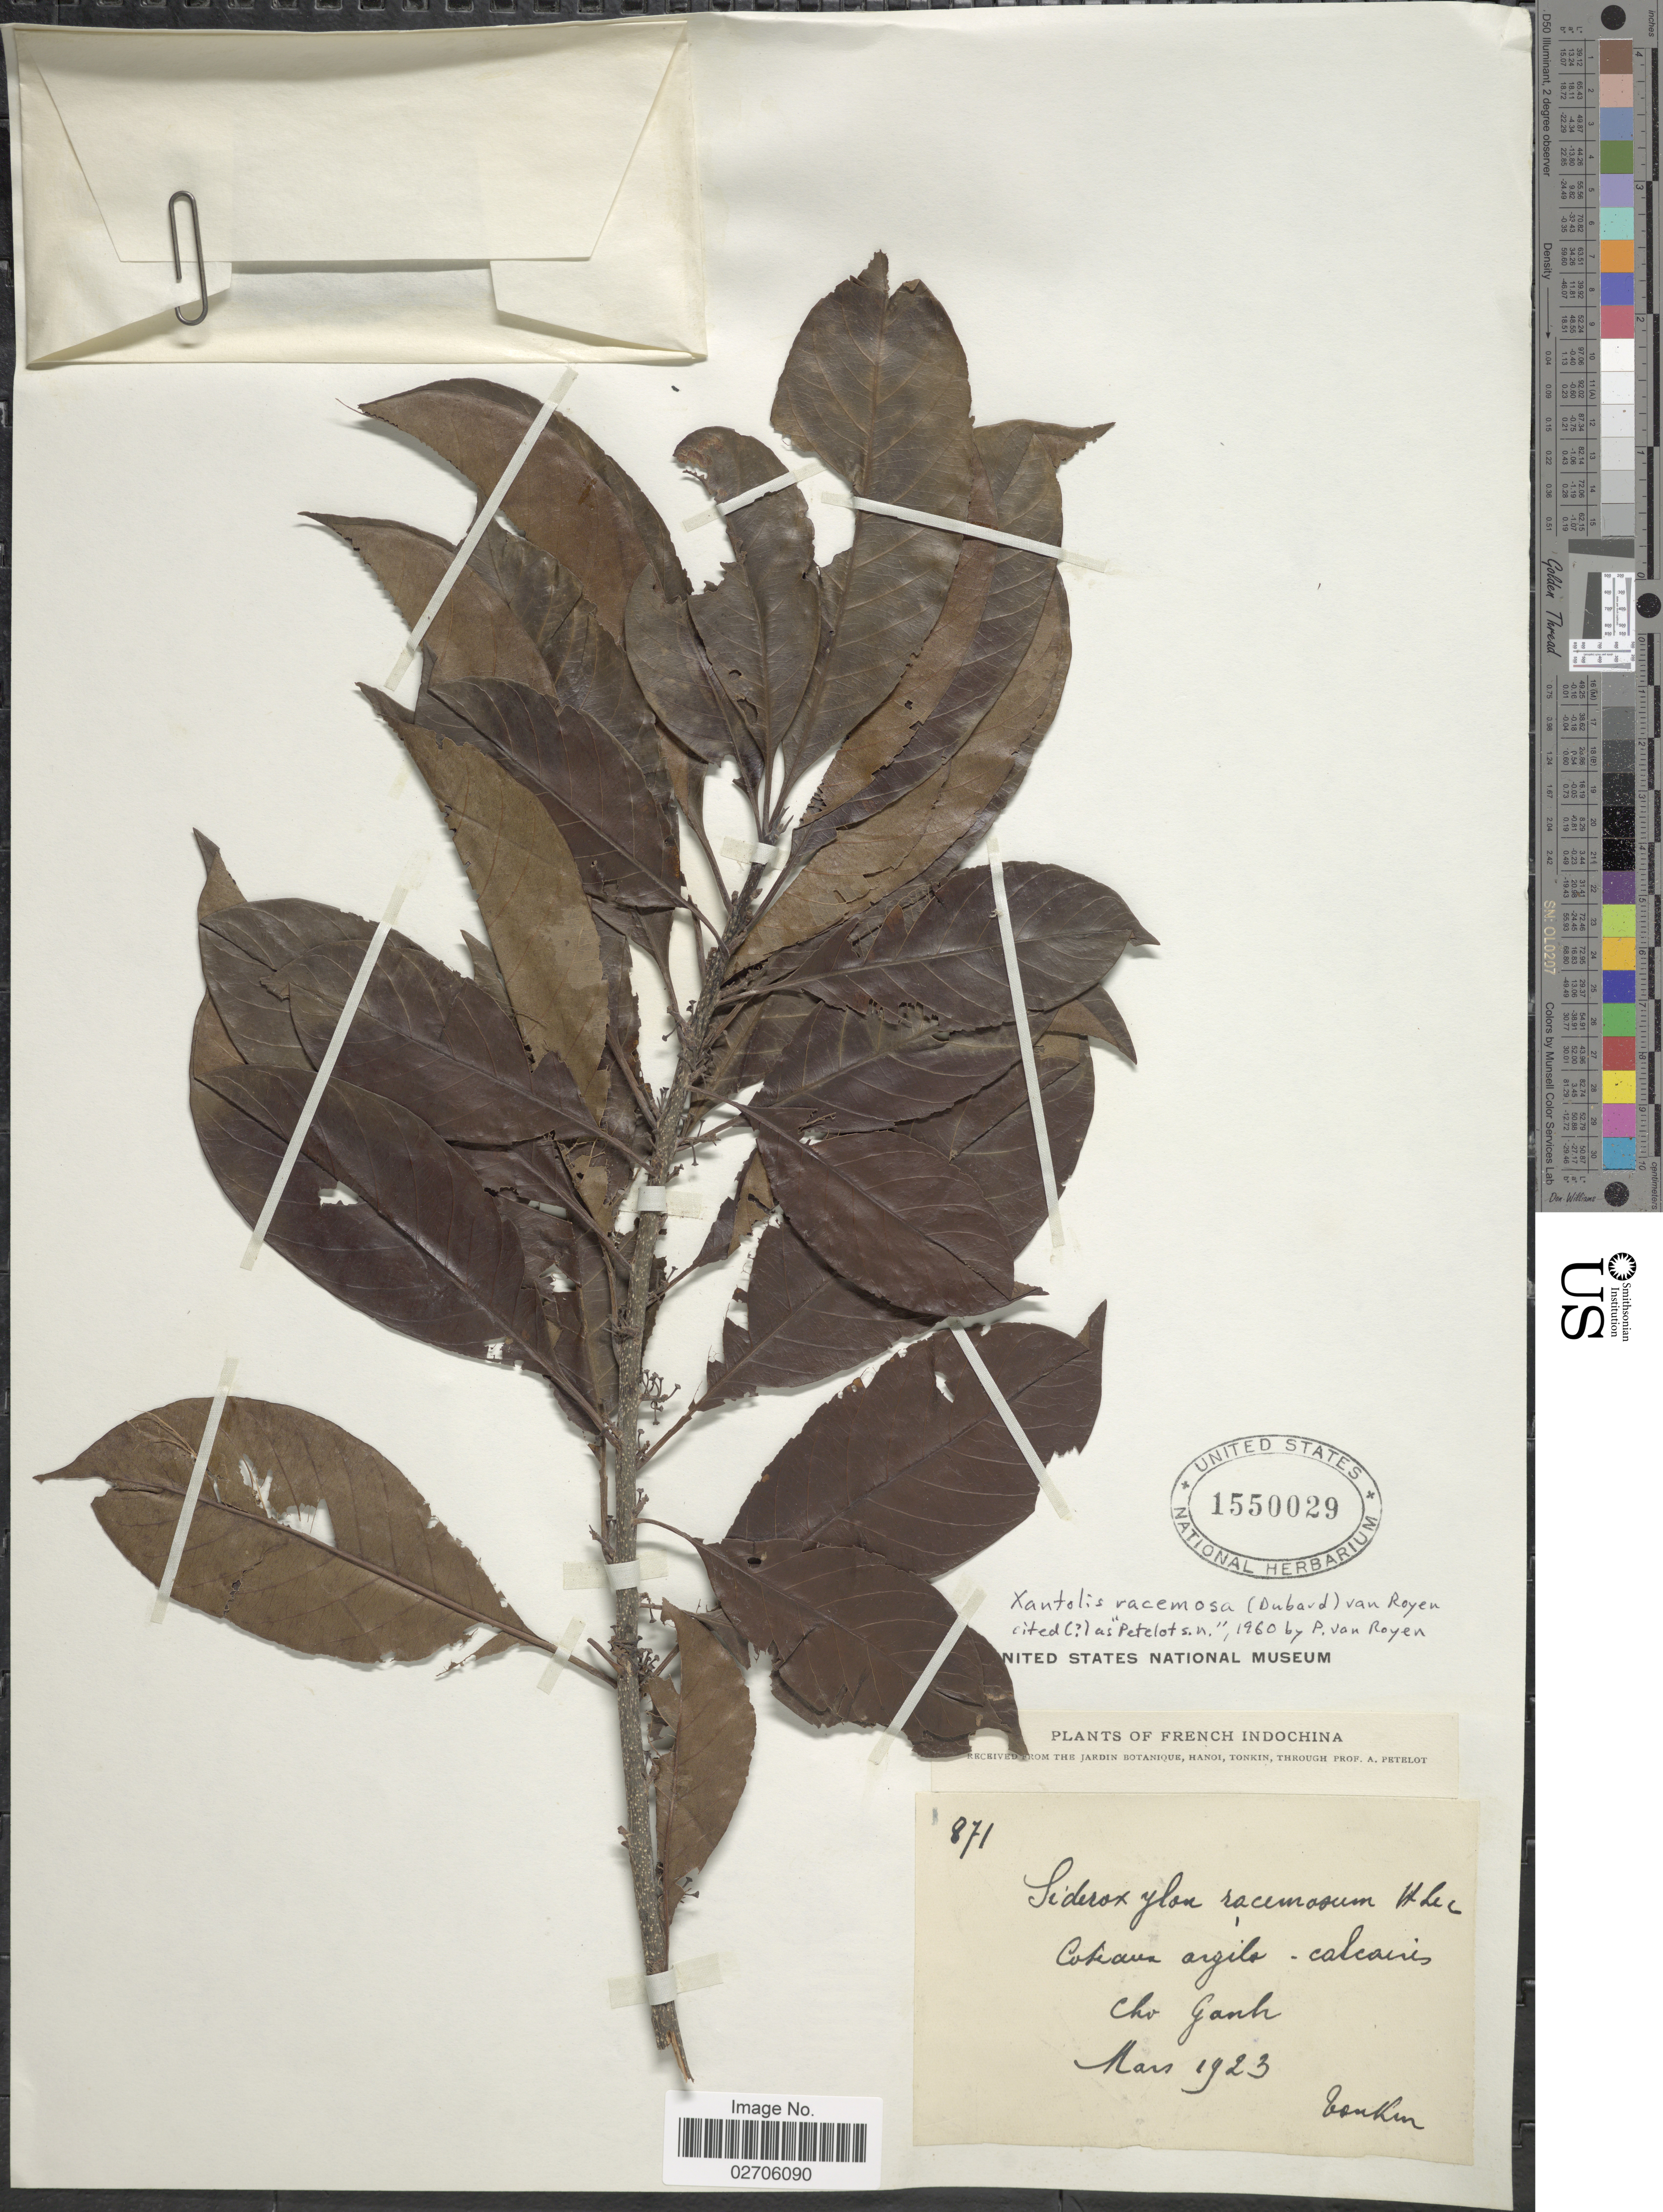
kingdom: Plantae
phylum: Tracheophyta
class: Magnoliopsida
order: Ericales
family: Sapotaceae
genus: Xantolis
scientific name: Xantolis racemosa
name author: (Dubard) P. Royen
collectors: Ex herb. Jardin Botanique, Hanoi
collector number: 871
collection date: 1923-03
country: Vietnam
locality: French Indochina. Cho Ganh. Tonkin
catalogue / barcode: US 1550029